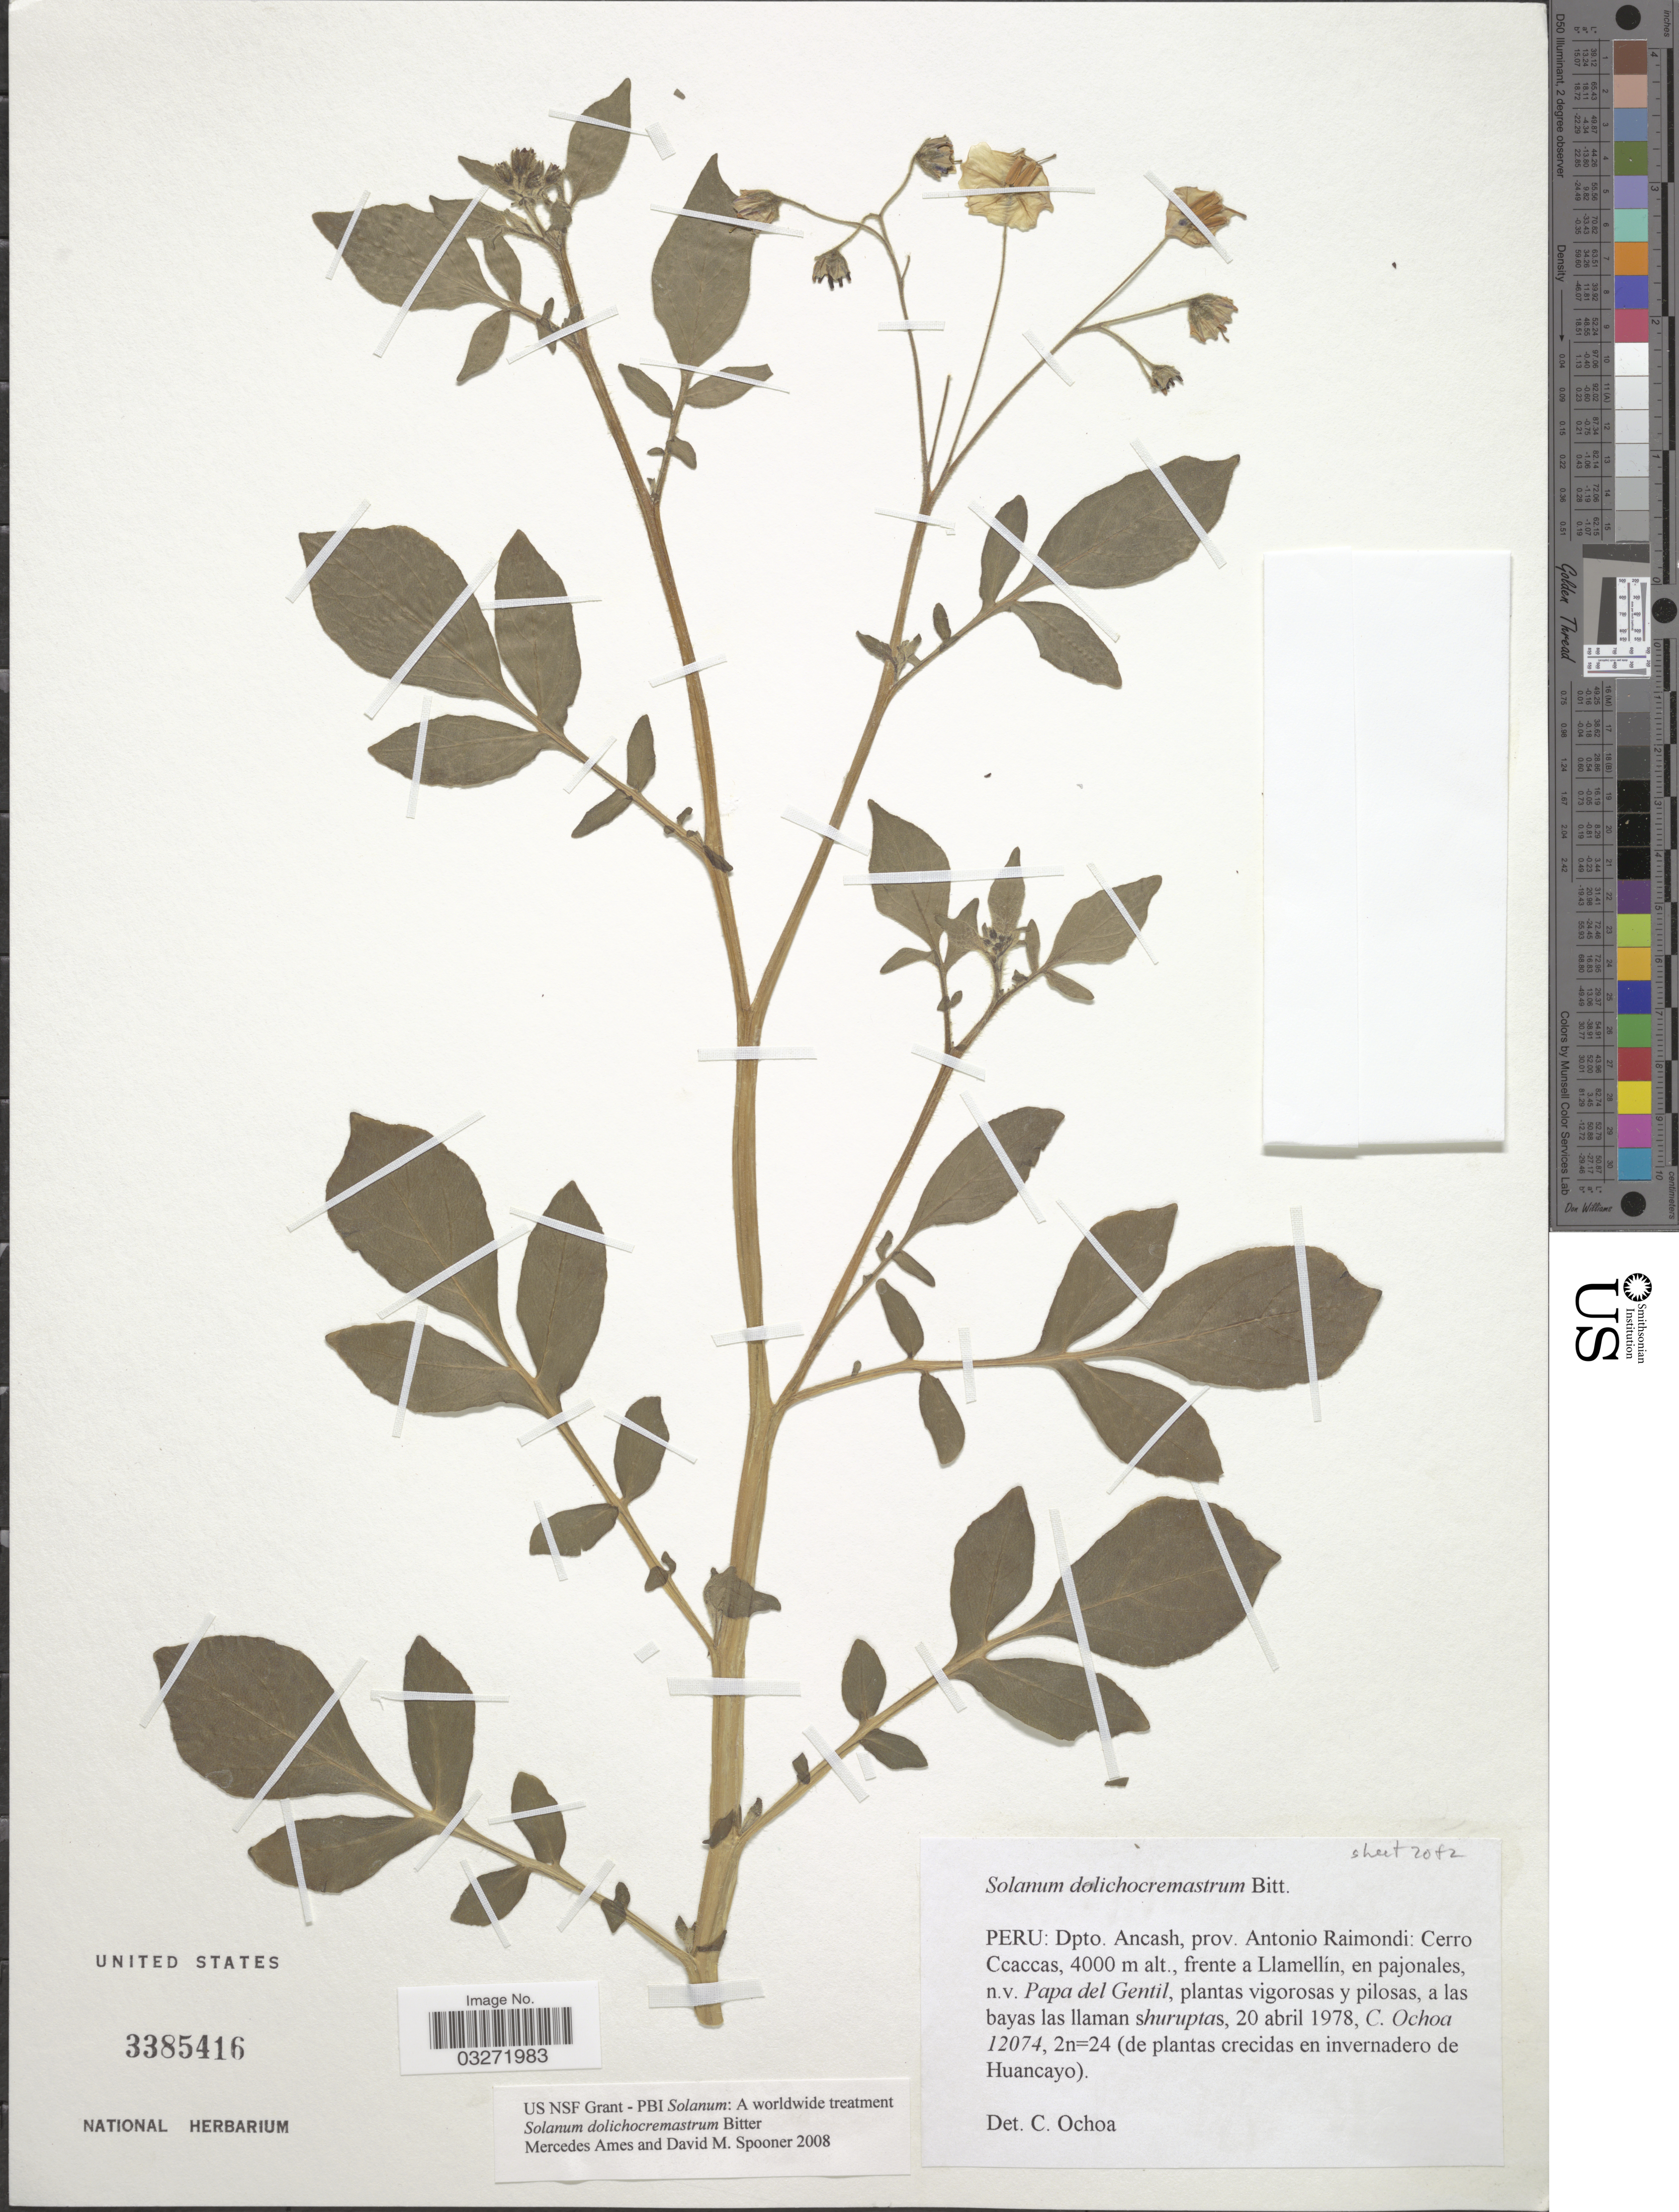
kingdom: Plantae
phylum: Tracheophyta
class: Magnoliopsida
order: Solanales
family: Solanaceae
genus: Solanum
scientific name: Solanum dolichocremastrum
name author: Bitter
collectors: C. Ochoa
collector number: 12074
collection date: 1978-04-20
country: Peru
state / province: Ancash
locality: Dpto. Ancash, prov. Antonio Raimondi. Cerro Ccaccas, frente a Llamellin, en pajonales.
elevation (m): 4000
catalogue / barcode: US 3385416